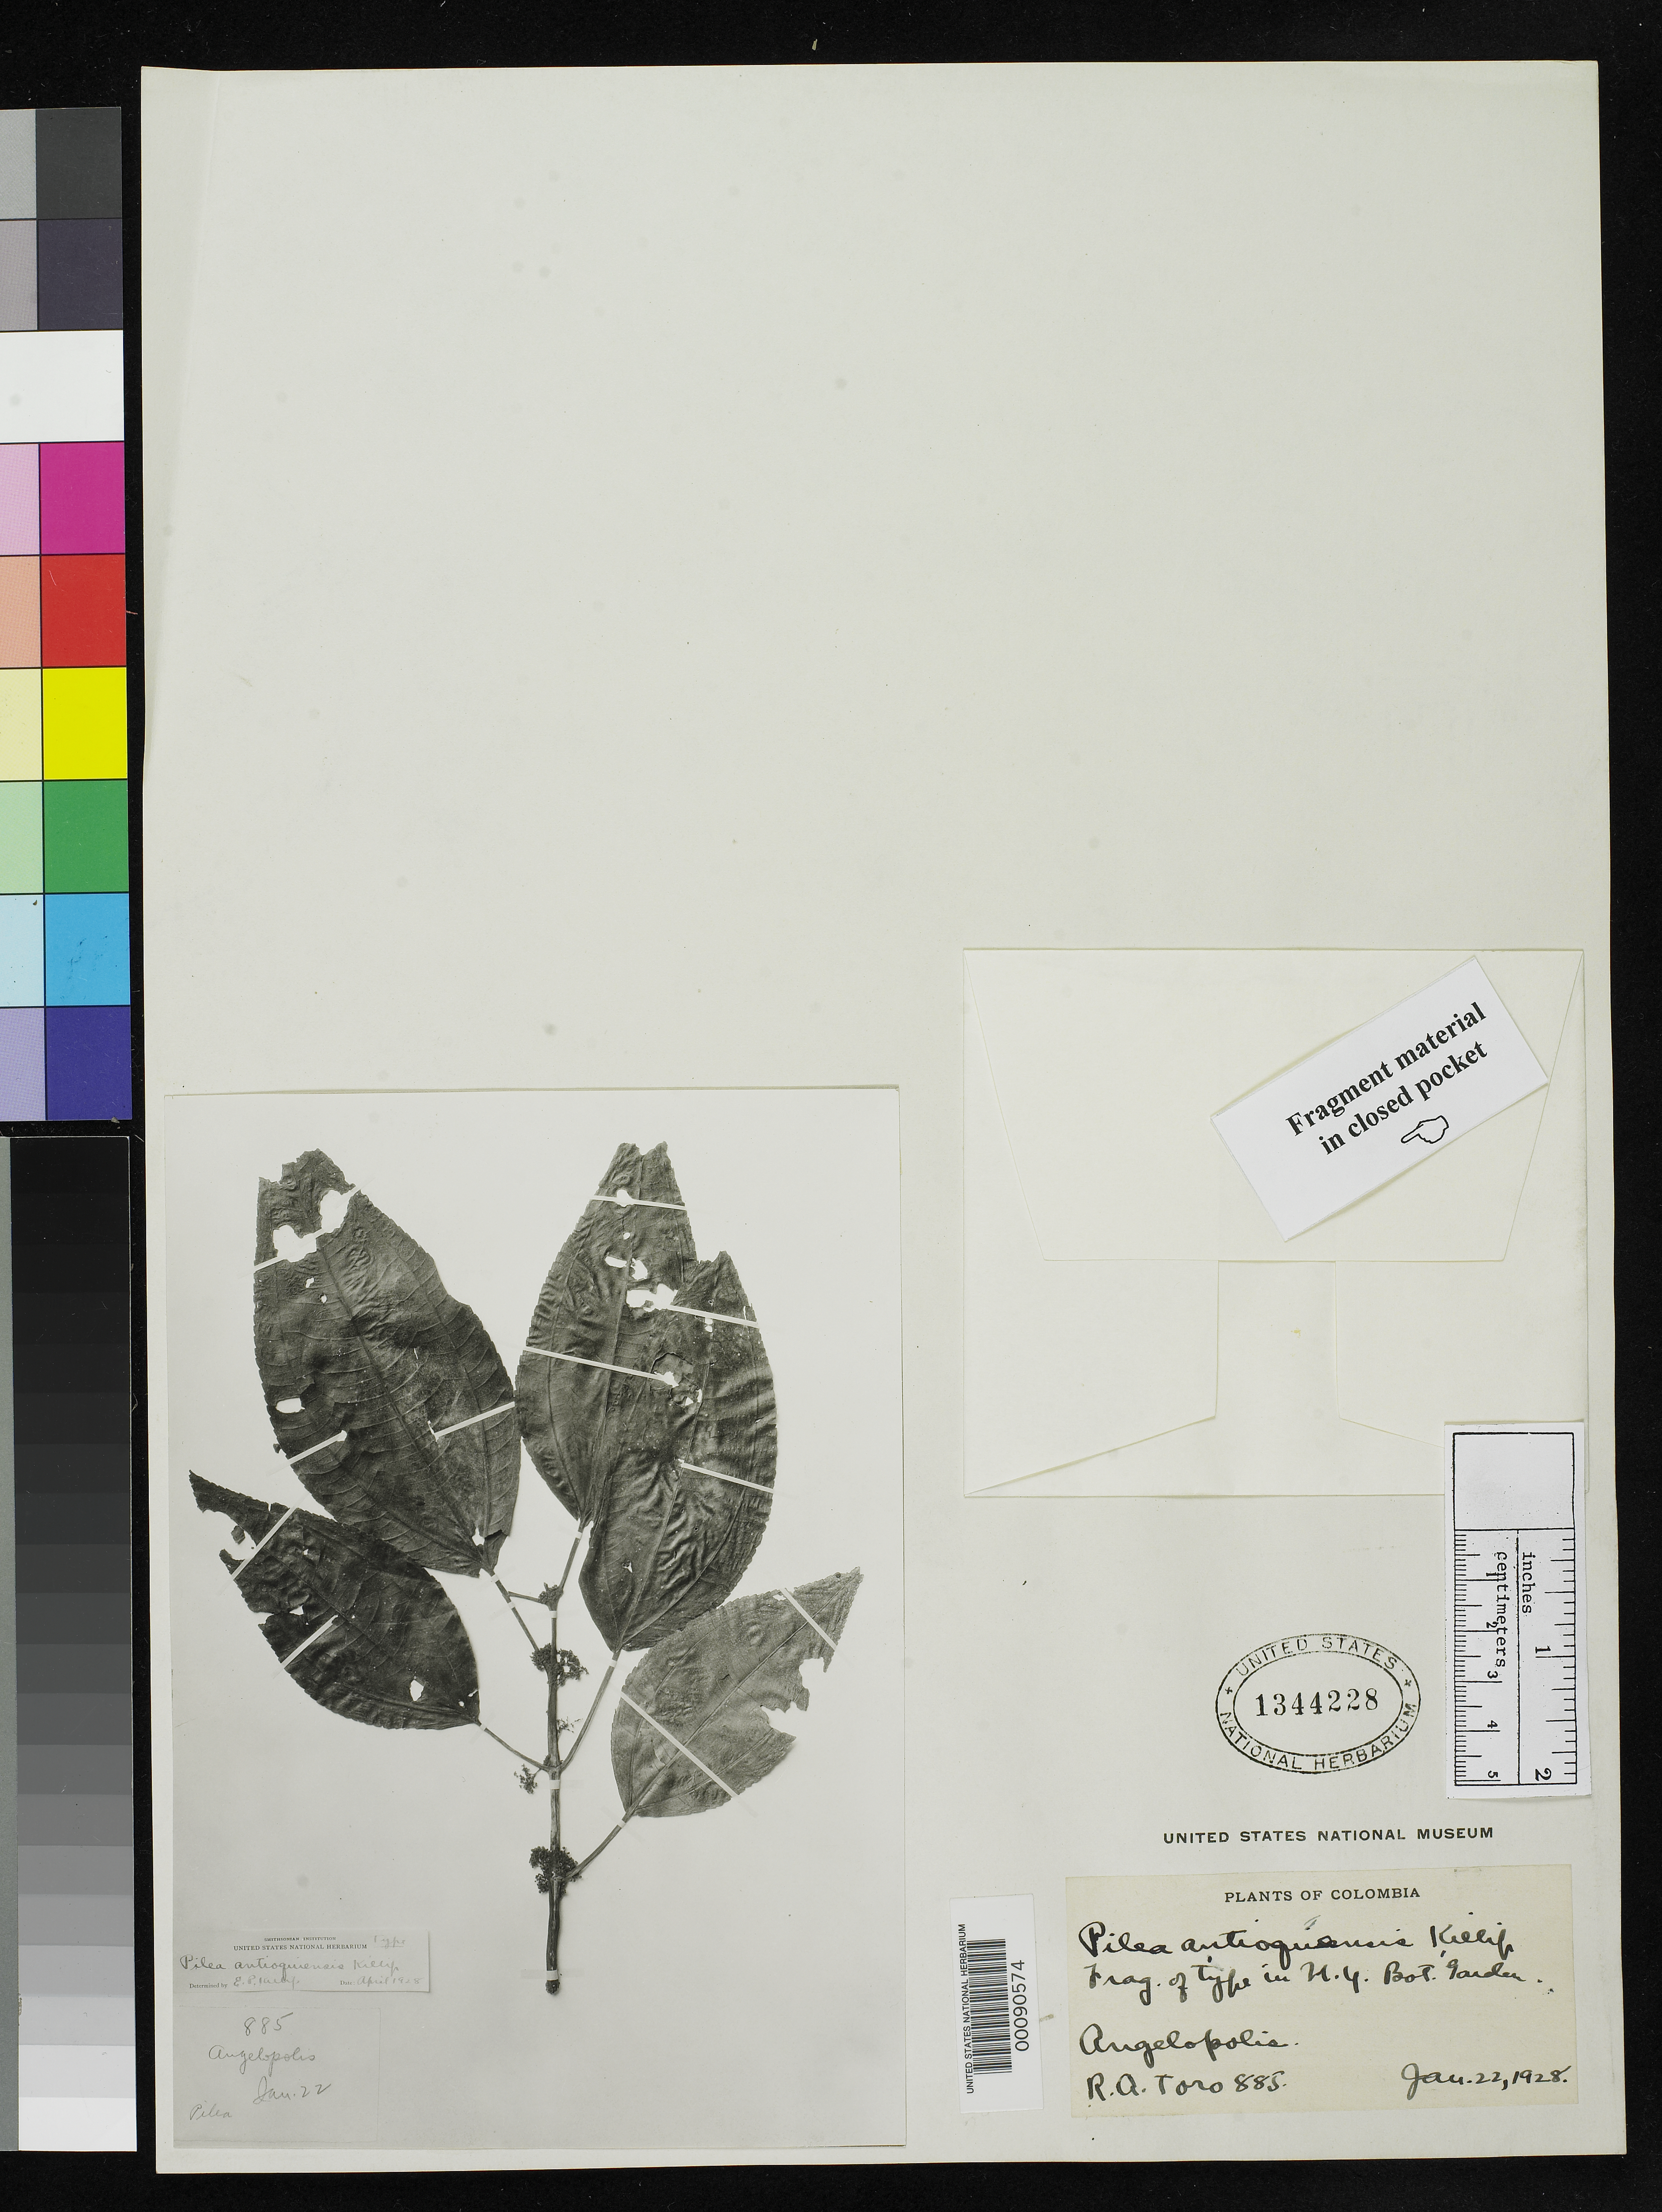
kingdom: Plantae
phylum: Tracheophyta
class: Magnoliopsida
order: Rosales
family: Urticaceae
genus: Pilea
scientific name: Pilea antioquensis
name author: Killip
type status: Type Fragment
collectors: R. A. Toro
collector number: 885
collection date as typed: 22 Jan 1928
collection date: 1928-01-22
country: Colombia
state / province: Antioquia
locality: Angelopolis.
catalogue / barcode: US 1344228